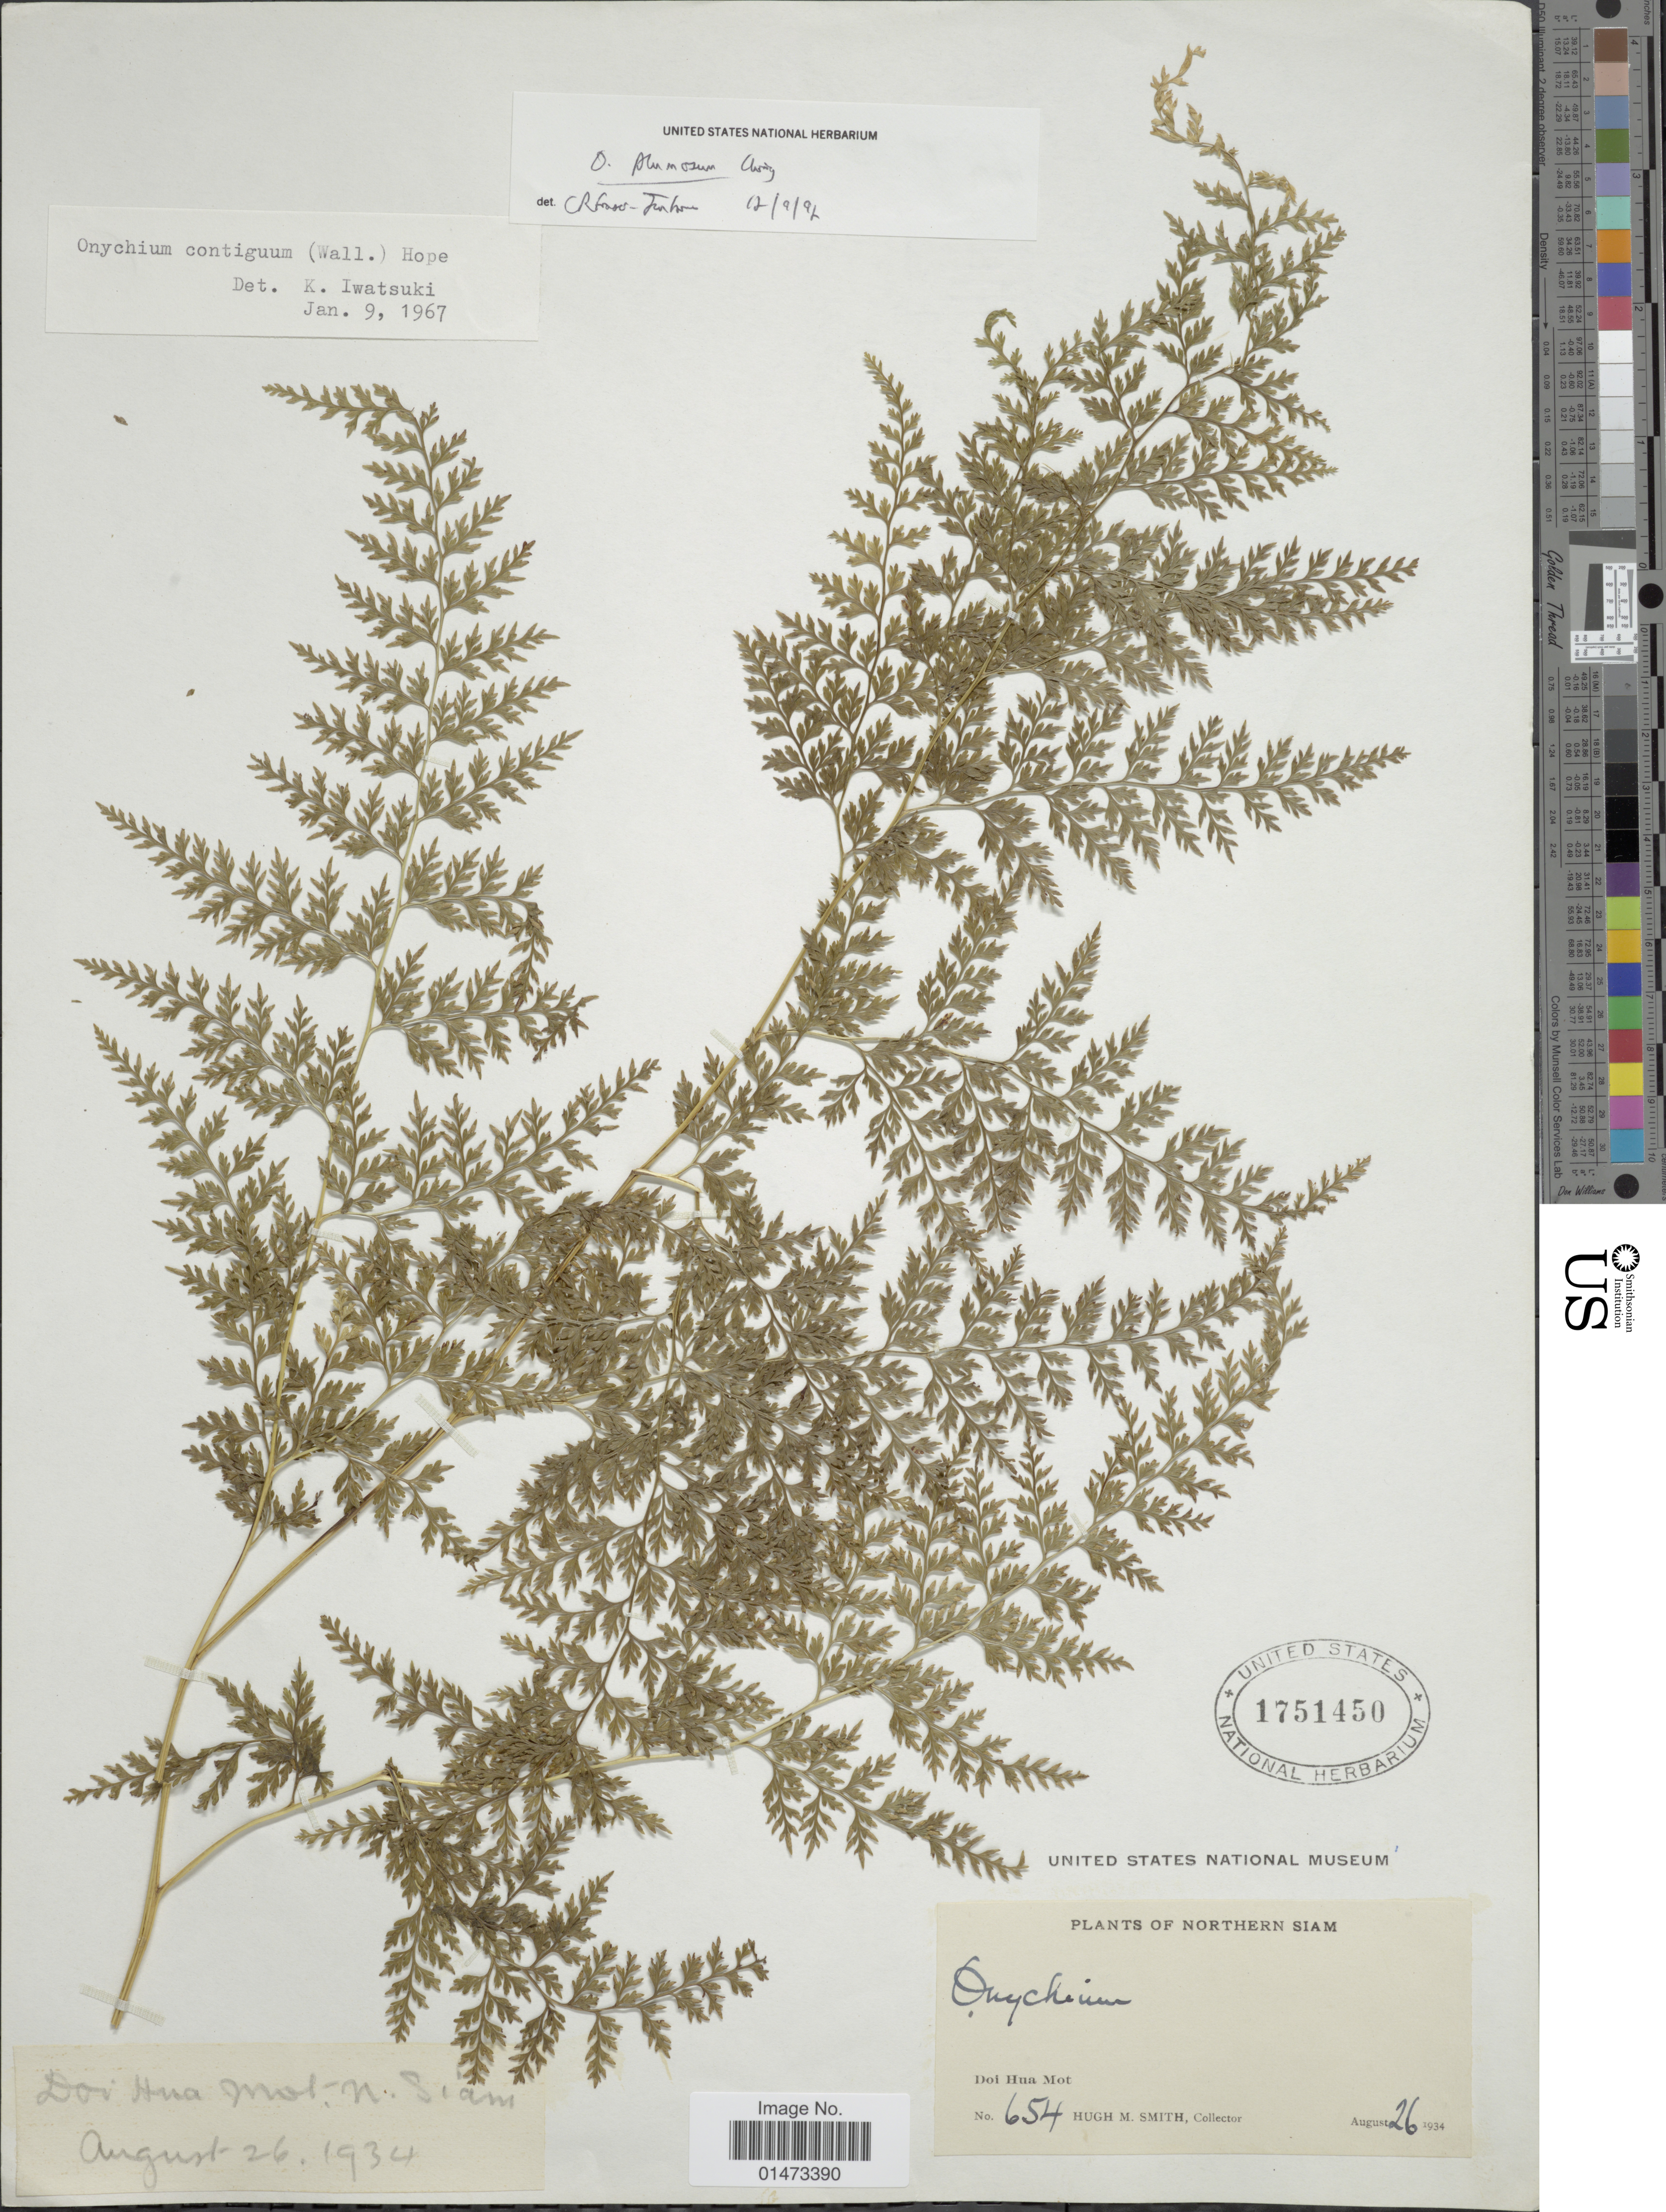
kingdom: Plantae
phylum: Tracheophyta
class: Polypodiopsida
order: Polypodiales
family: Pteridaceae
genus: Onychium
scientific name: Onychium contiguum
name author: Wall. ex C. Hope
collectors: H. M. Smith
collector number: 654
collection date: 1934-08-26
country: Thailand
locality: Northern Siam, Doi Hua Mot.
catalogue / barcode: US 1751450